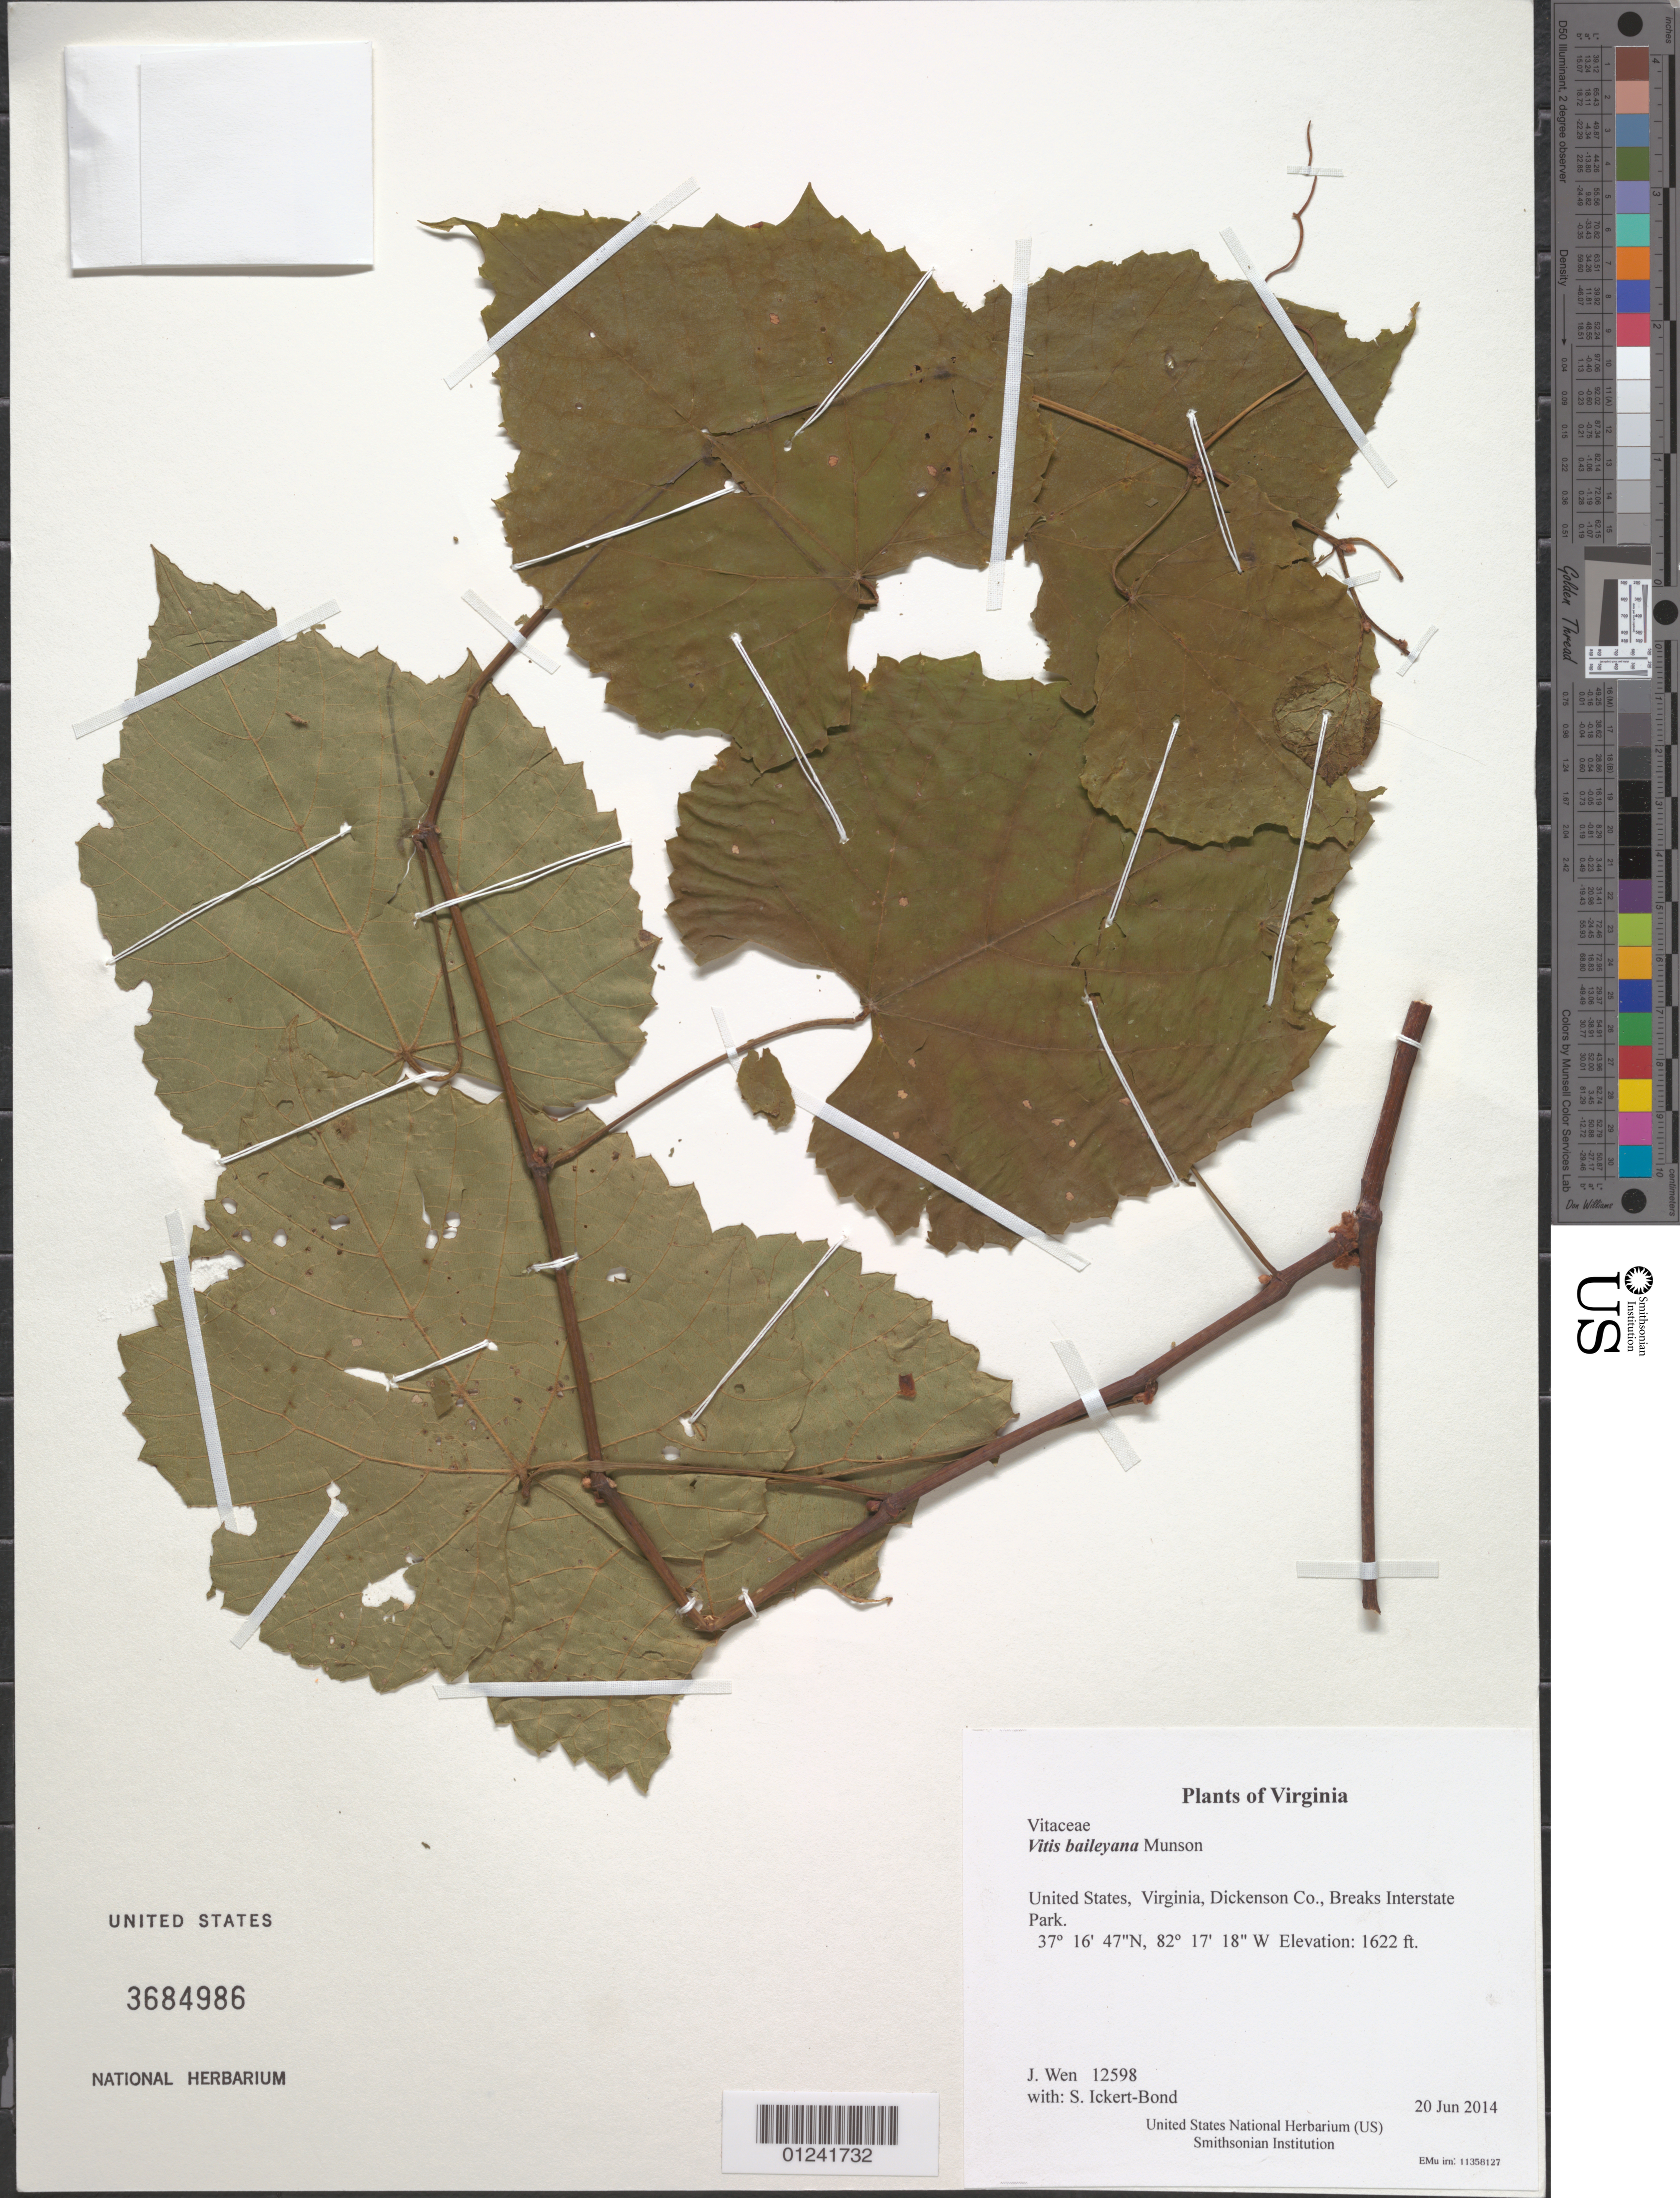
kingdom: Plantae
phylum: Tracheophyta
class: Magnoliopsida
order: Vitales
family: Vitaceae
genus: Vitis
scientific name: Vitis baileyana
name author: Munson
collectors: J. Wen & S. Ickert-Bond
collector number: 12598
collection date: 2014-06-20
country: United States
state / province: Virginia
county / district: Dickenson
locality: Breaks Interstate Park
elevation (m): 494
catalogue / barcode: US 3687986